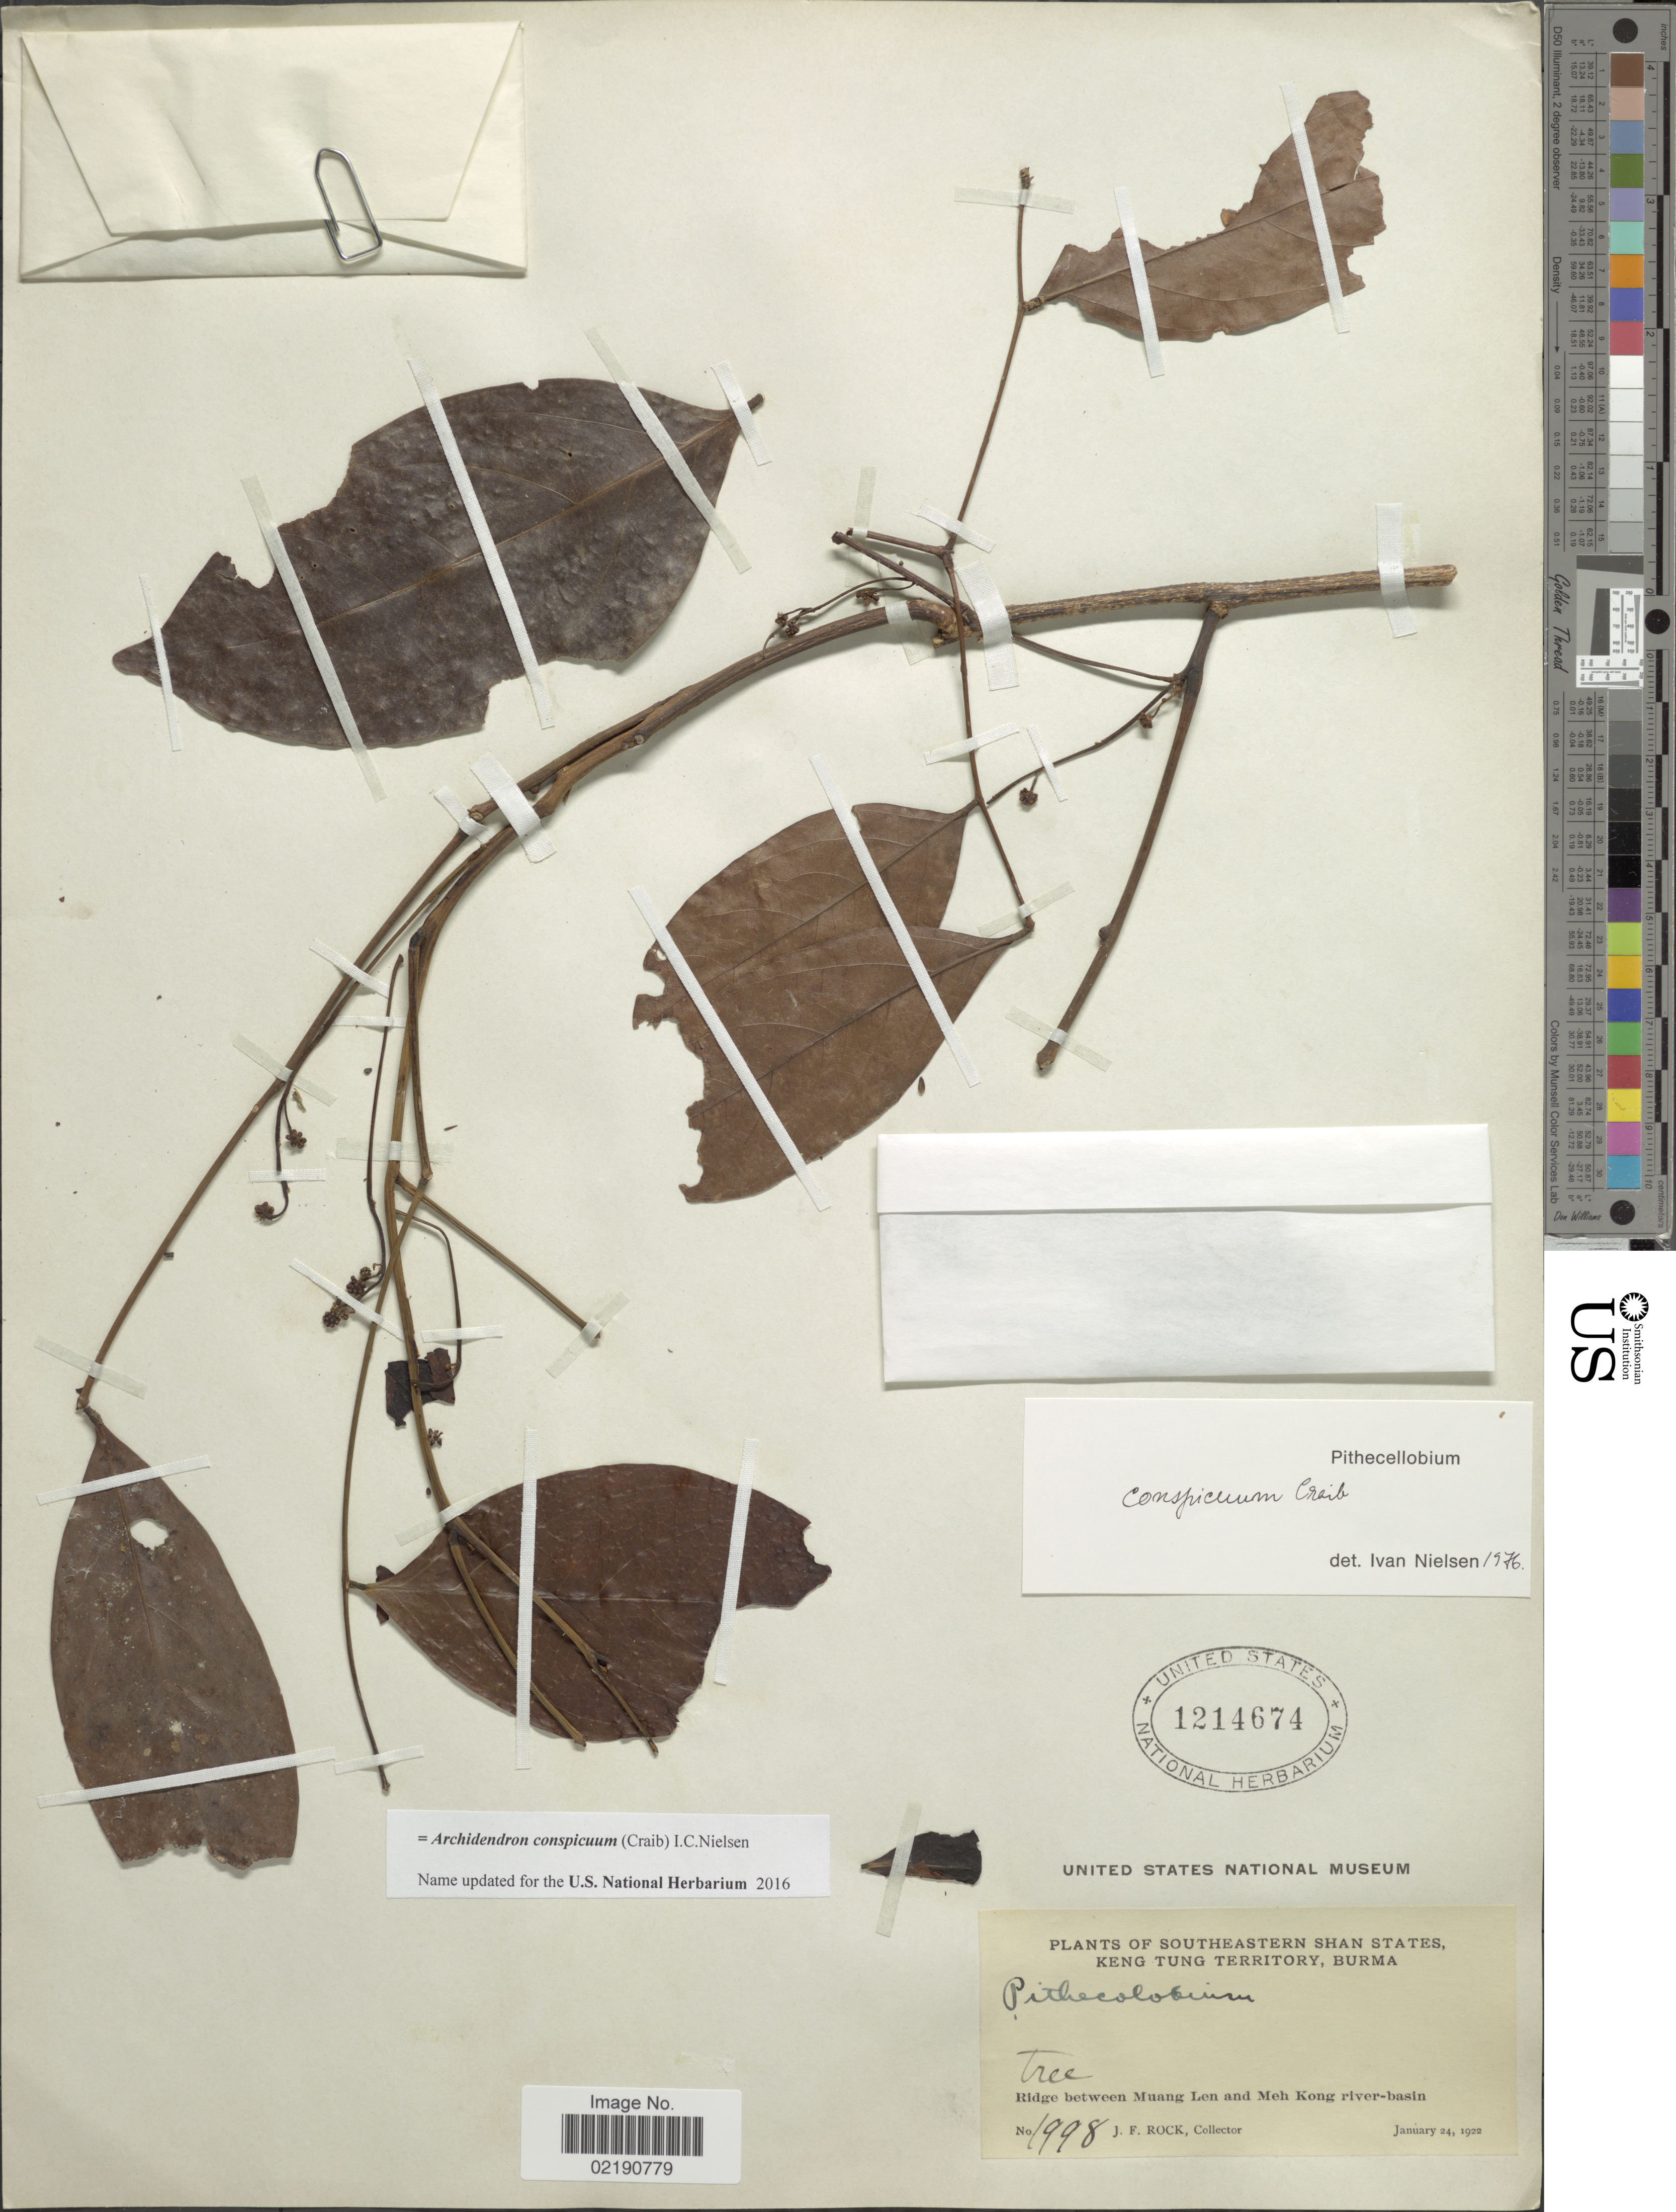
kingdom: Plantae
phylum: Tracheophyta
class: Magnoliopsida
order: Fabales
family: Fabaceae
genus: Archidendron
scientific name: Archidendron conspicuum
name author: (Craib) I.C. Nielsen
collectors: J. Rock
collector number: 1998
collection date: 1922-01-24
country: Myanmar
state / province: Shan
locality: Southeastern Shan States, Keng Tung Territory, Burma, ridge between Muang Len and Meh Kong river-basin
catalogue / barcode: US 1214674